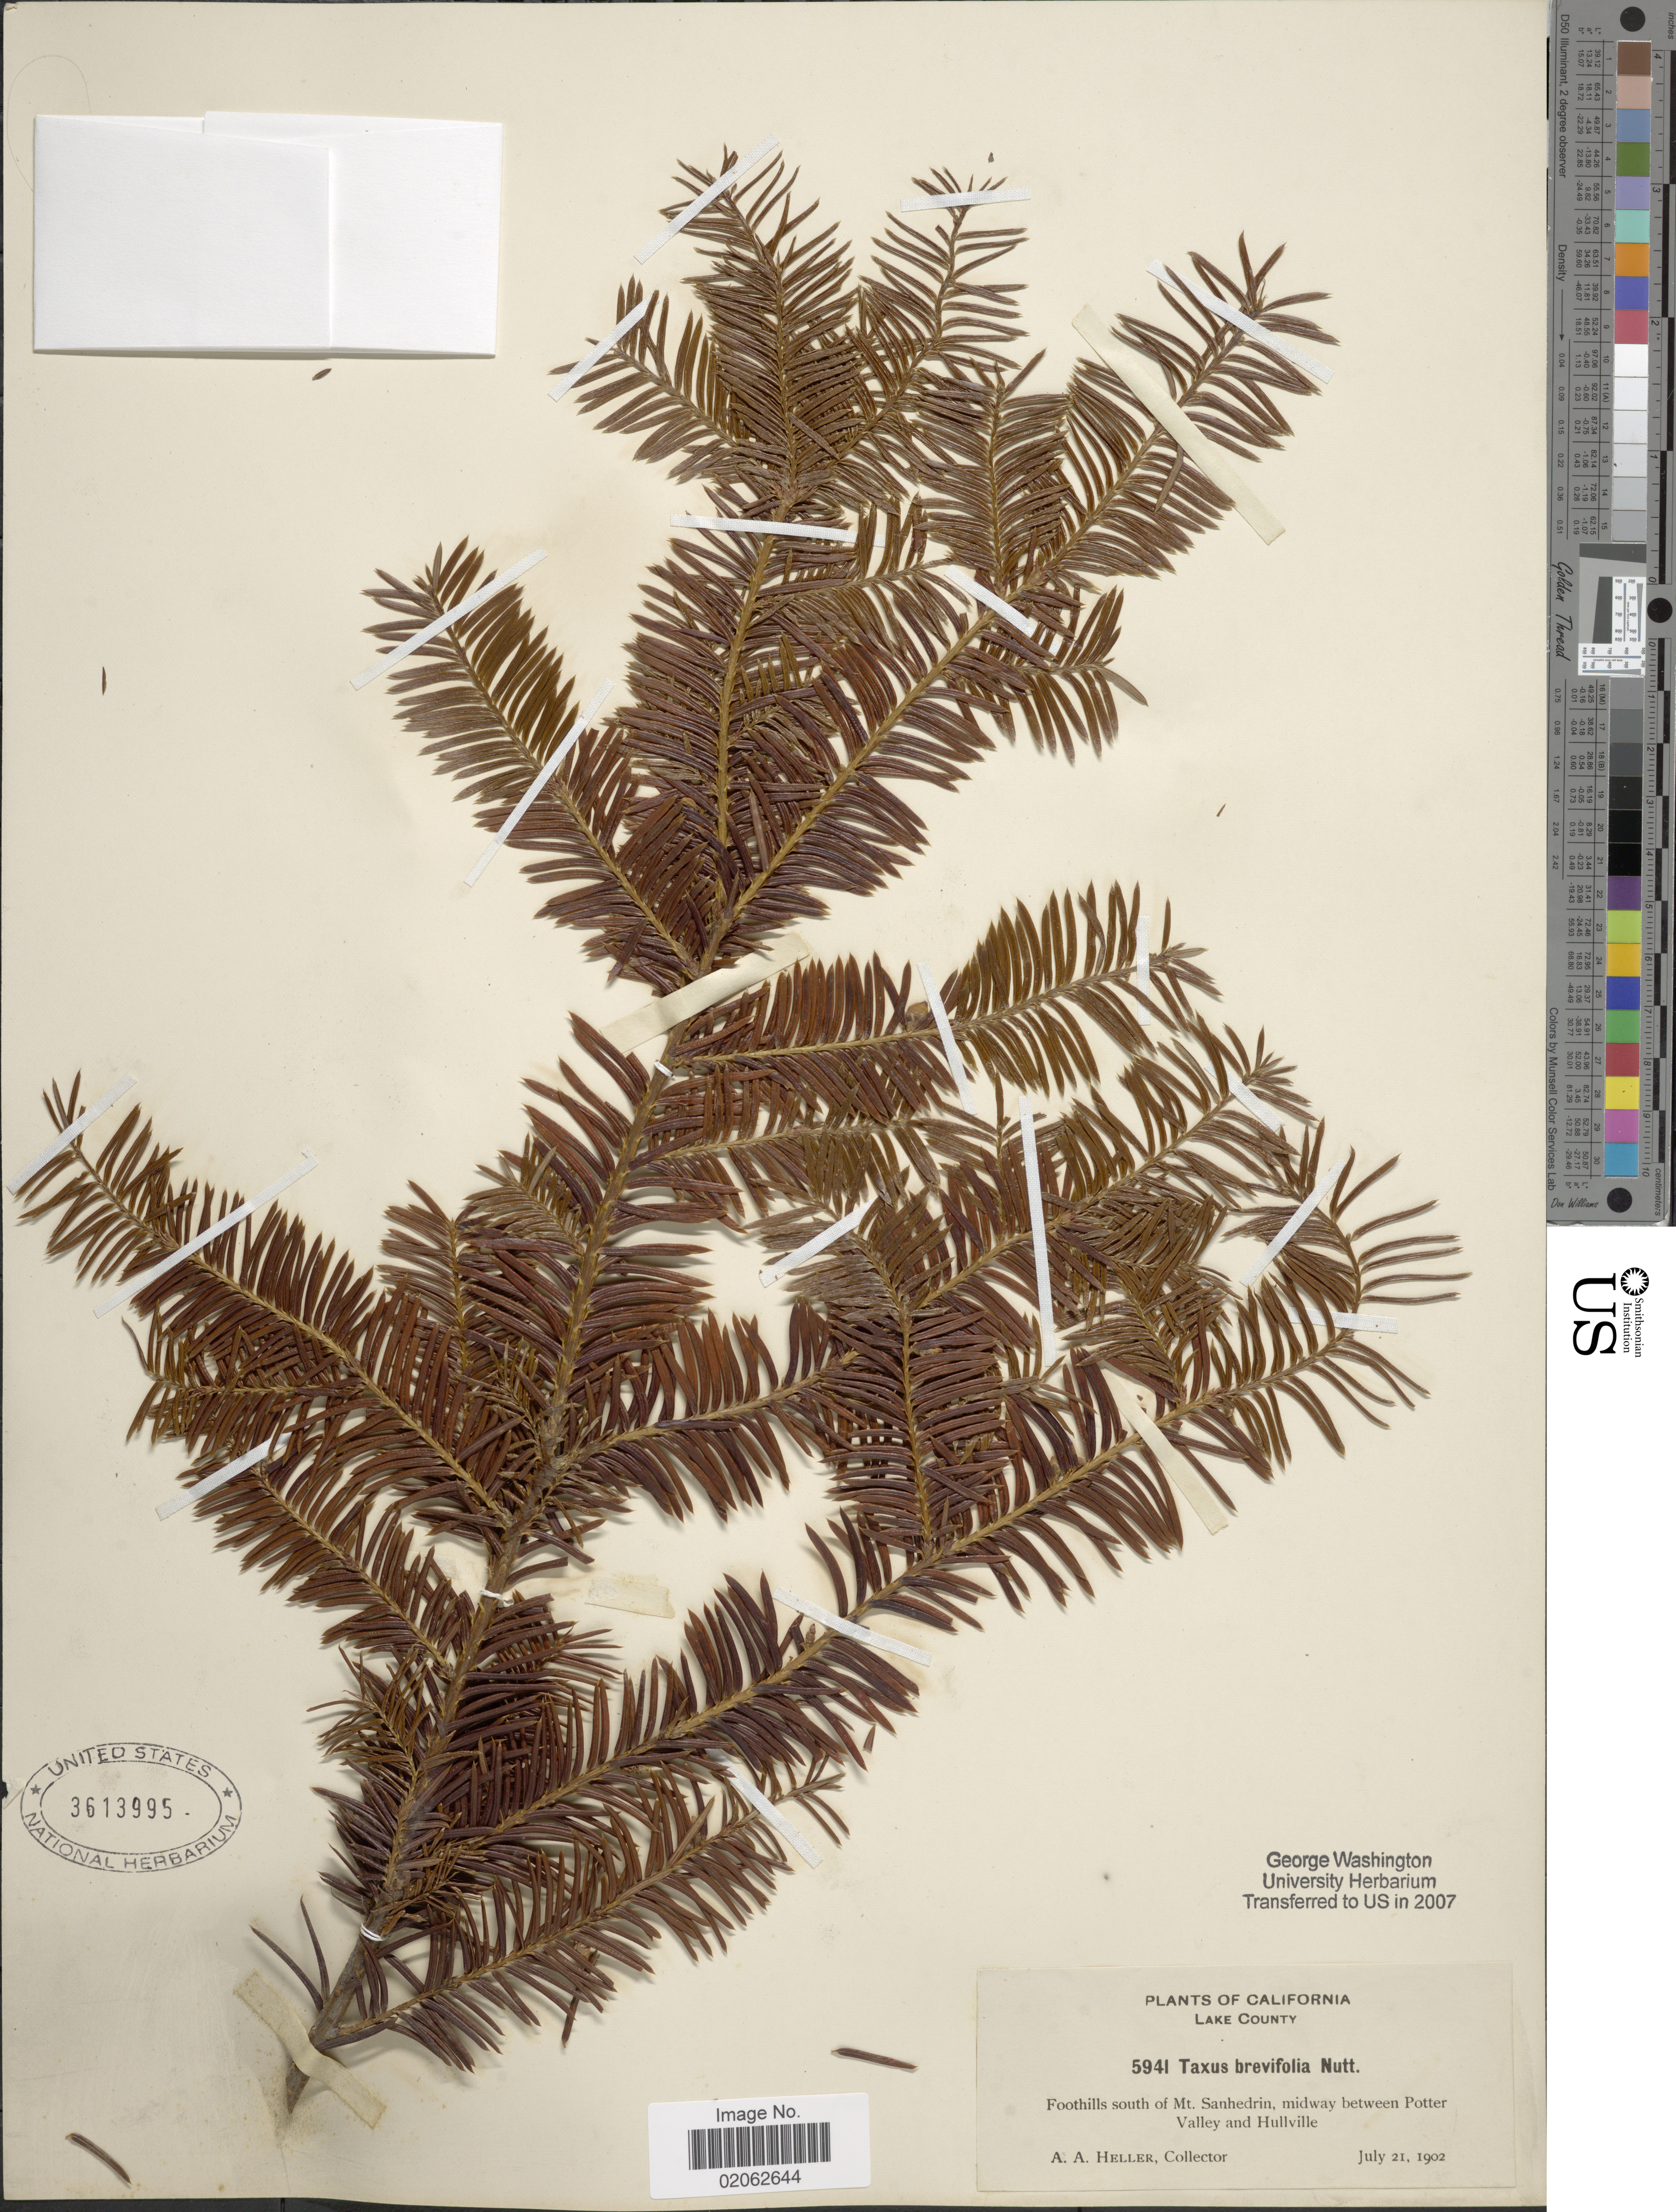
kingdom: Plantae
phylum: Tracheophyta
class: Pinopsida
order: Pinales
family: Taxaceae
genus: Taxus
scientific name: Taxus brevifolia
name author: Nutt.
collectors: A. A. Heller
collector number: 5941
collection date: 1902-07-21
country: United States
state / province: California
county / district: Lake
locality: California, Lake County, Foothills south of Mt. Sanhedrin, midway between Potter Valley and Hullville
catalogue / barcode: US 3613995